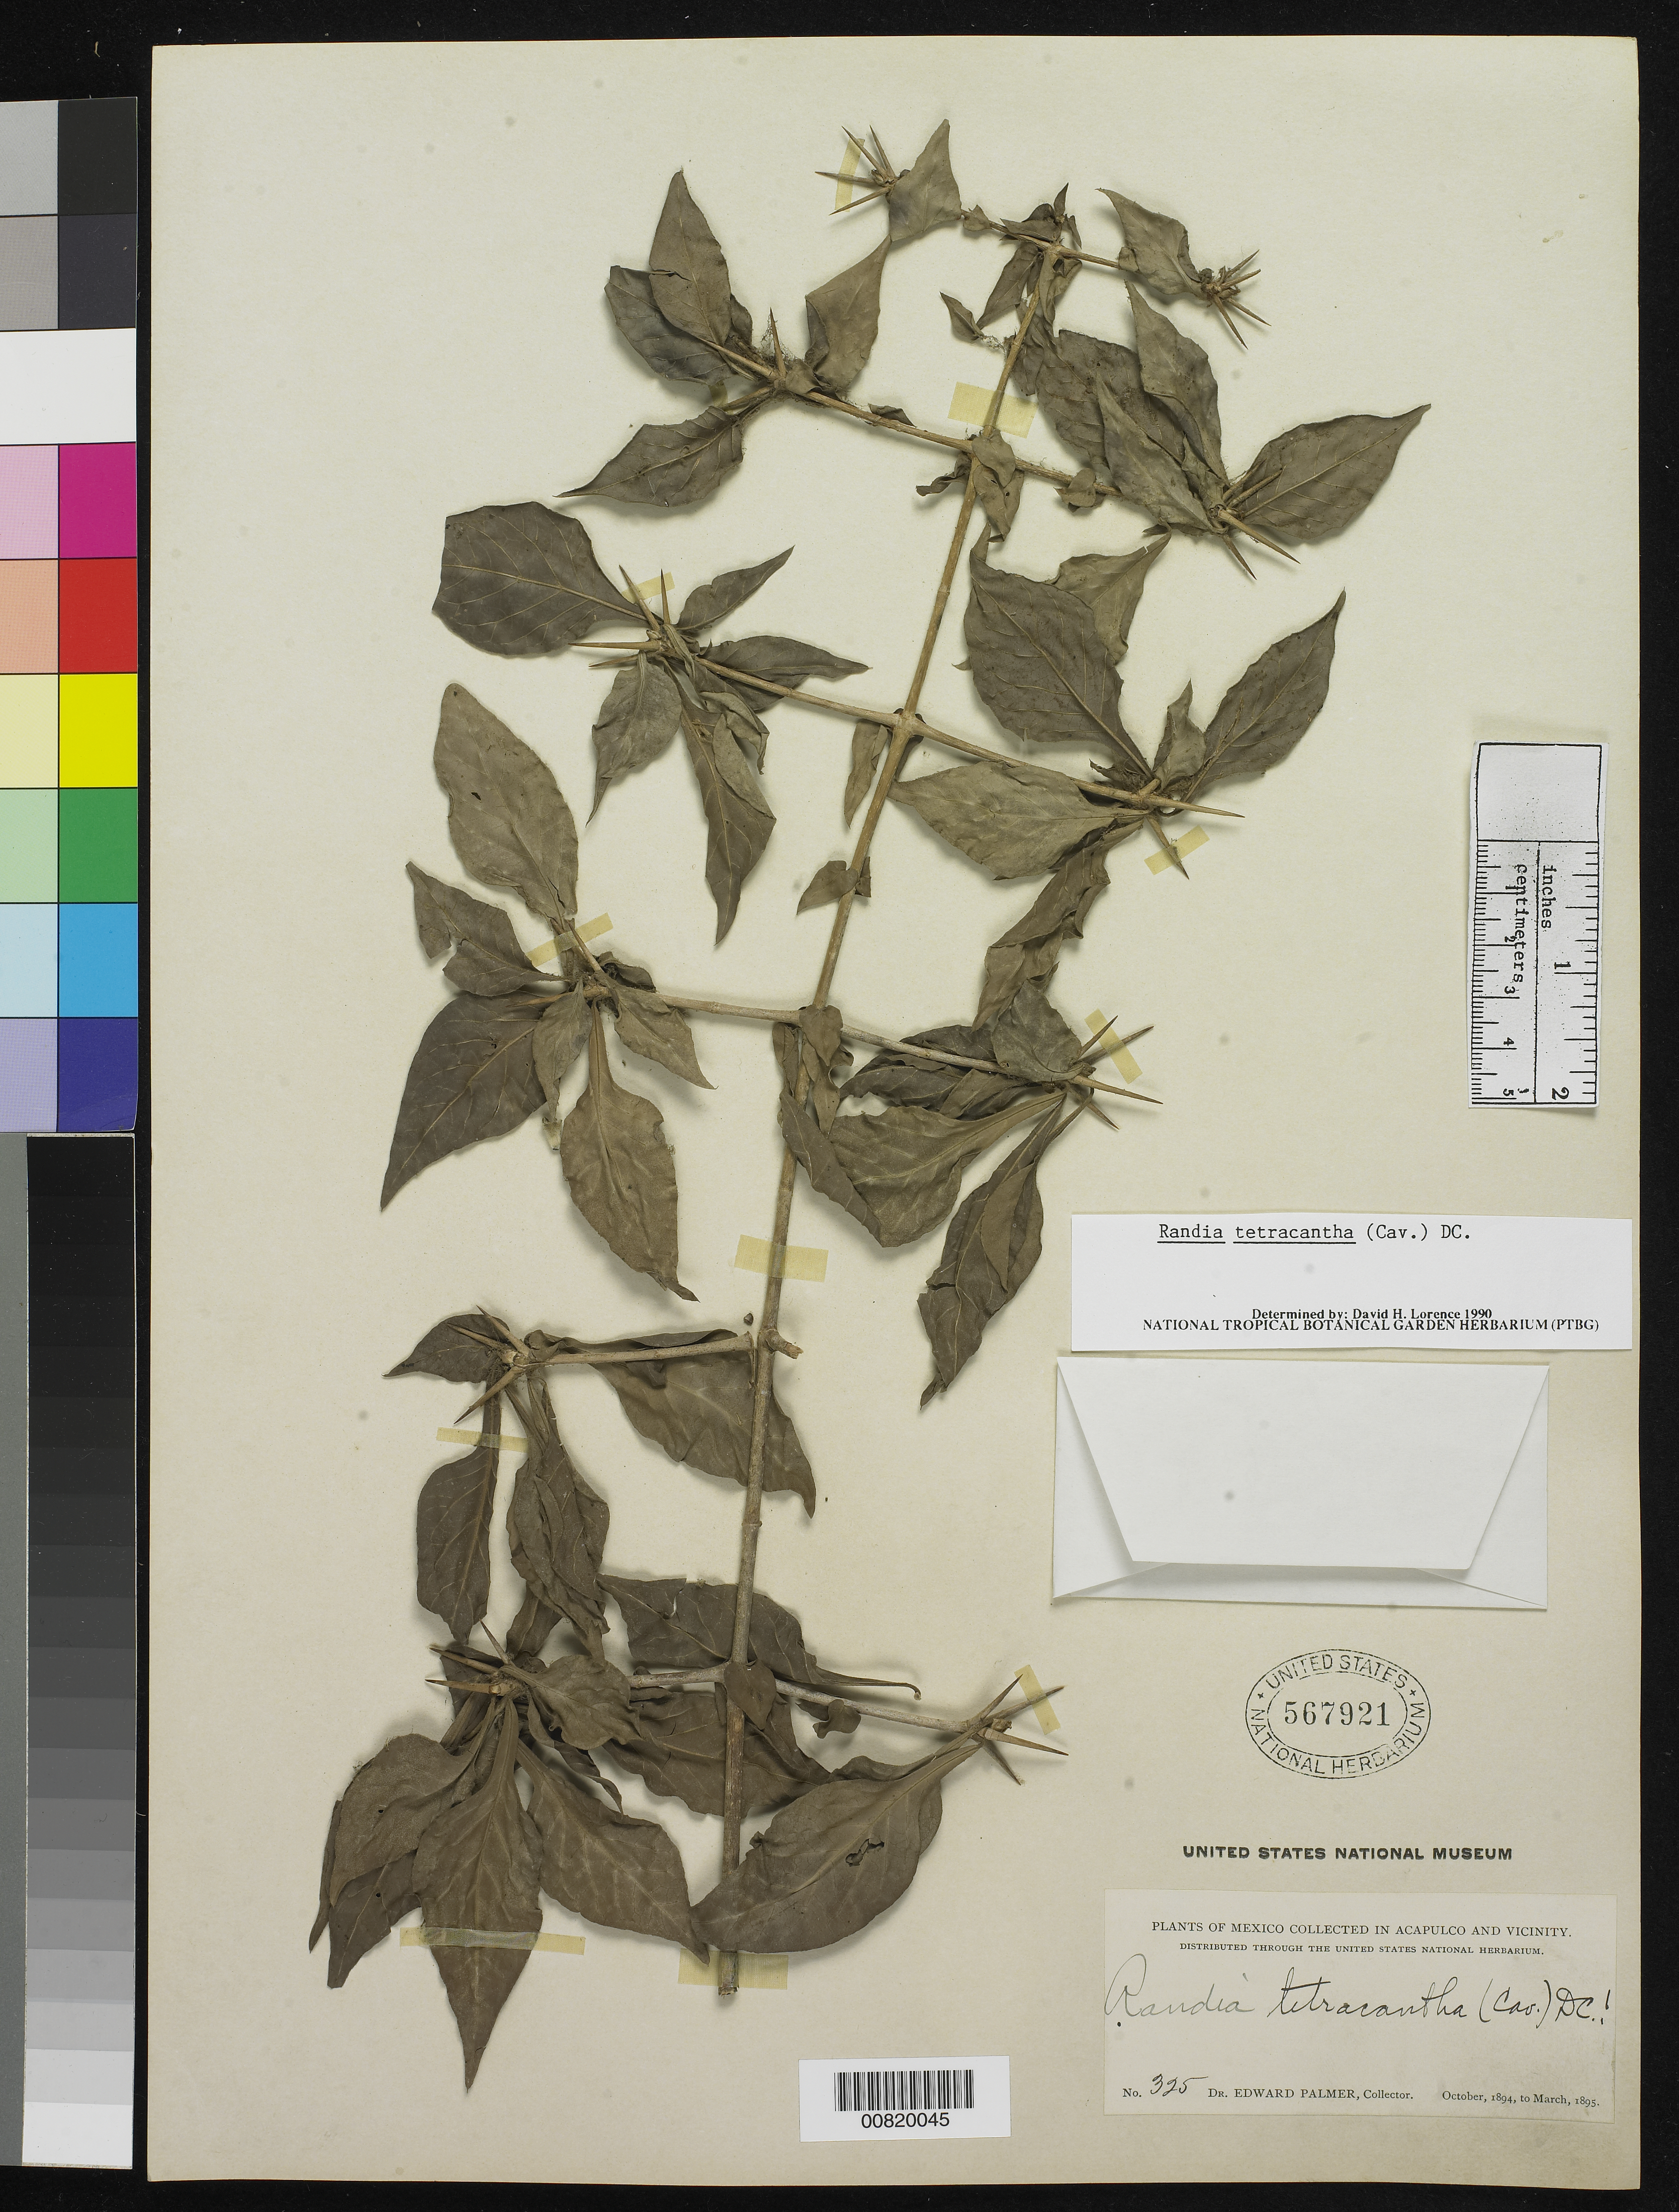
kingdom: Plantae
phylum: Tracheophyta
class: Magnoliopsida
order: Gentianales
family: Rubiaceae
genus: Randia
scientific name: Randia tetracantha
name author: (Cav.) DC.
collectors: E. Palmer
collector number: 325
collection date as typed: Oct 1894 to -- Mar 1895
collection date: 1894-10/1895-03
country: Mexico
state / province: Guerrero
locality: Acapulco, Guerrero and vicinity.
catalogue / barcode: US 567921